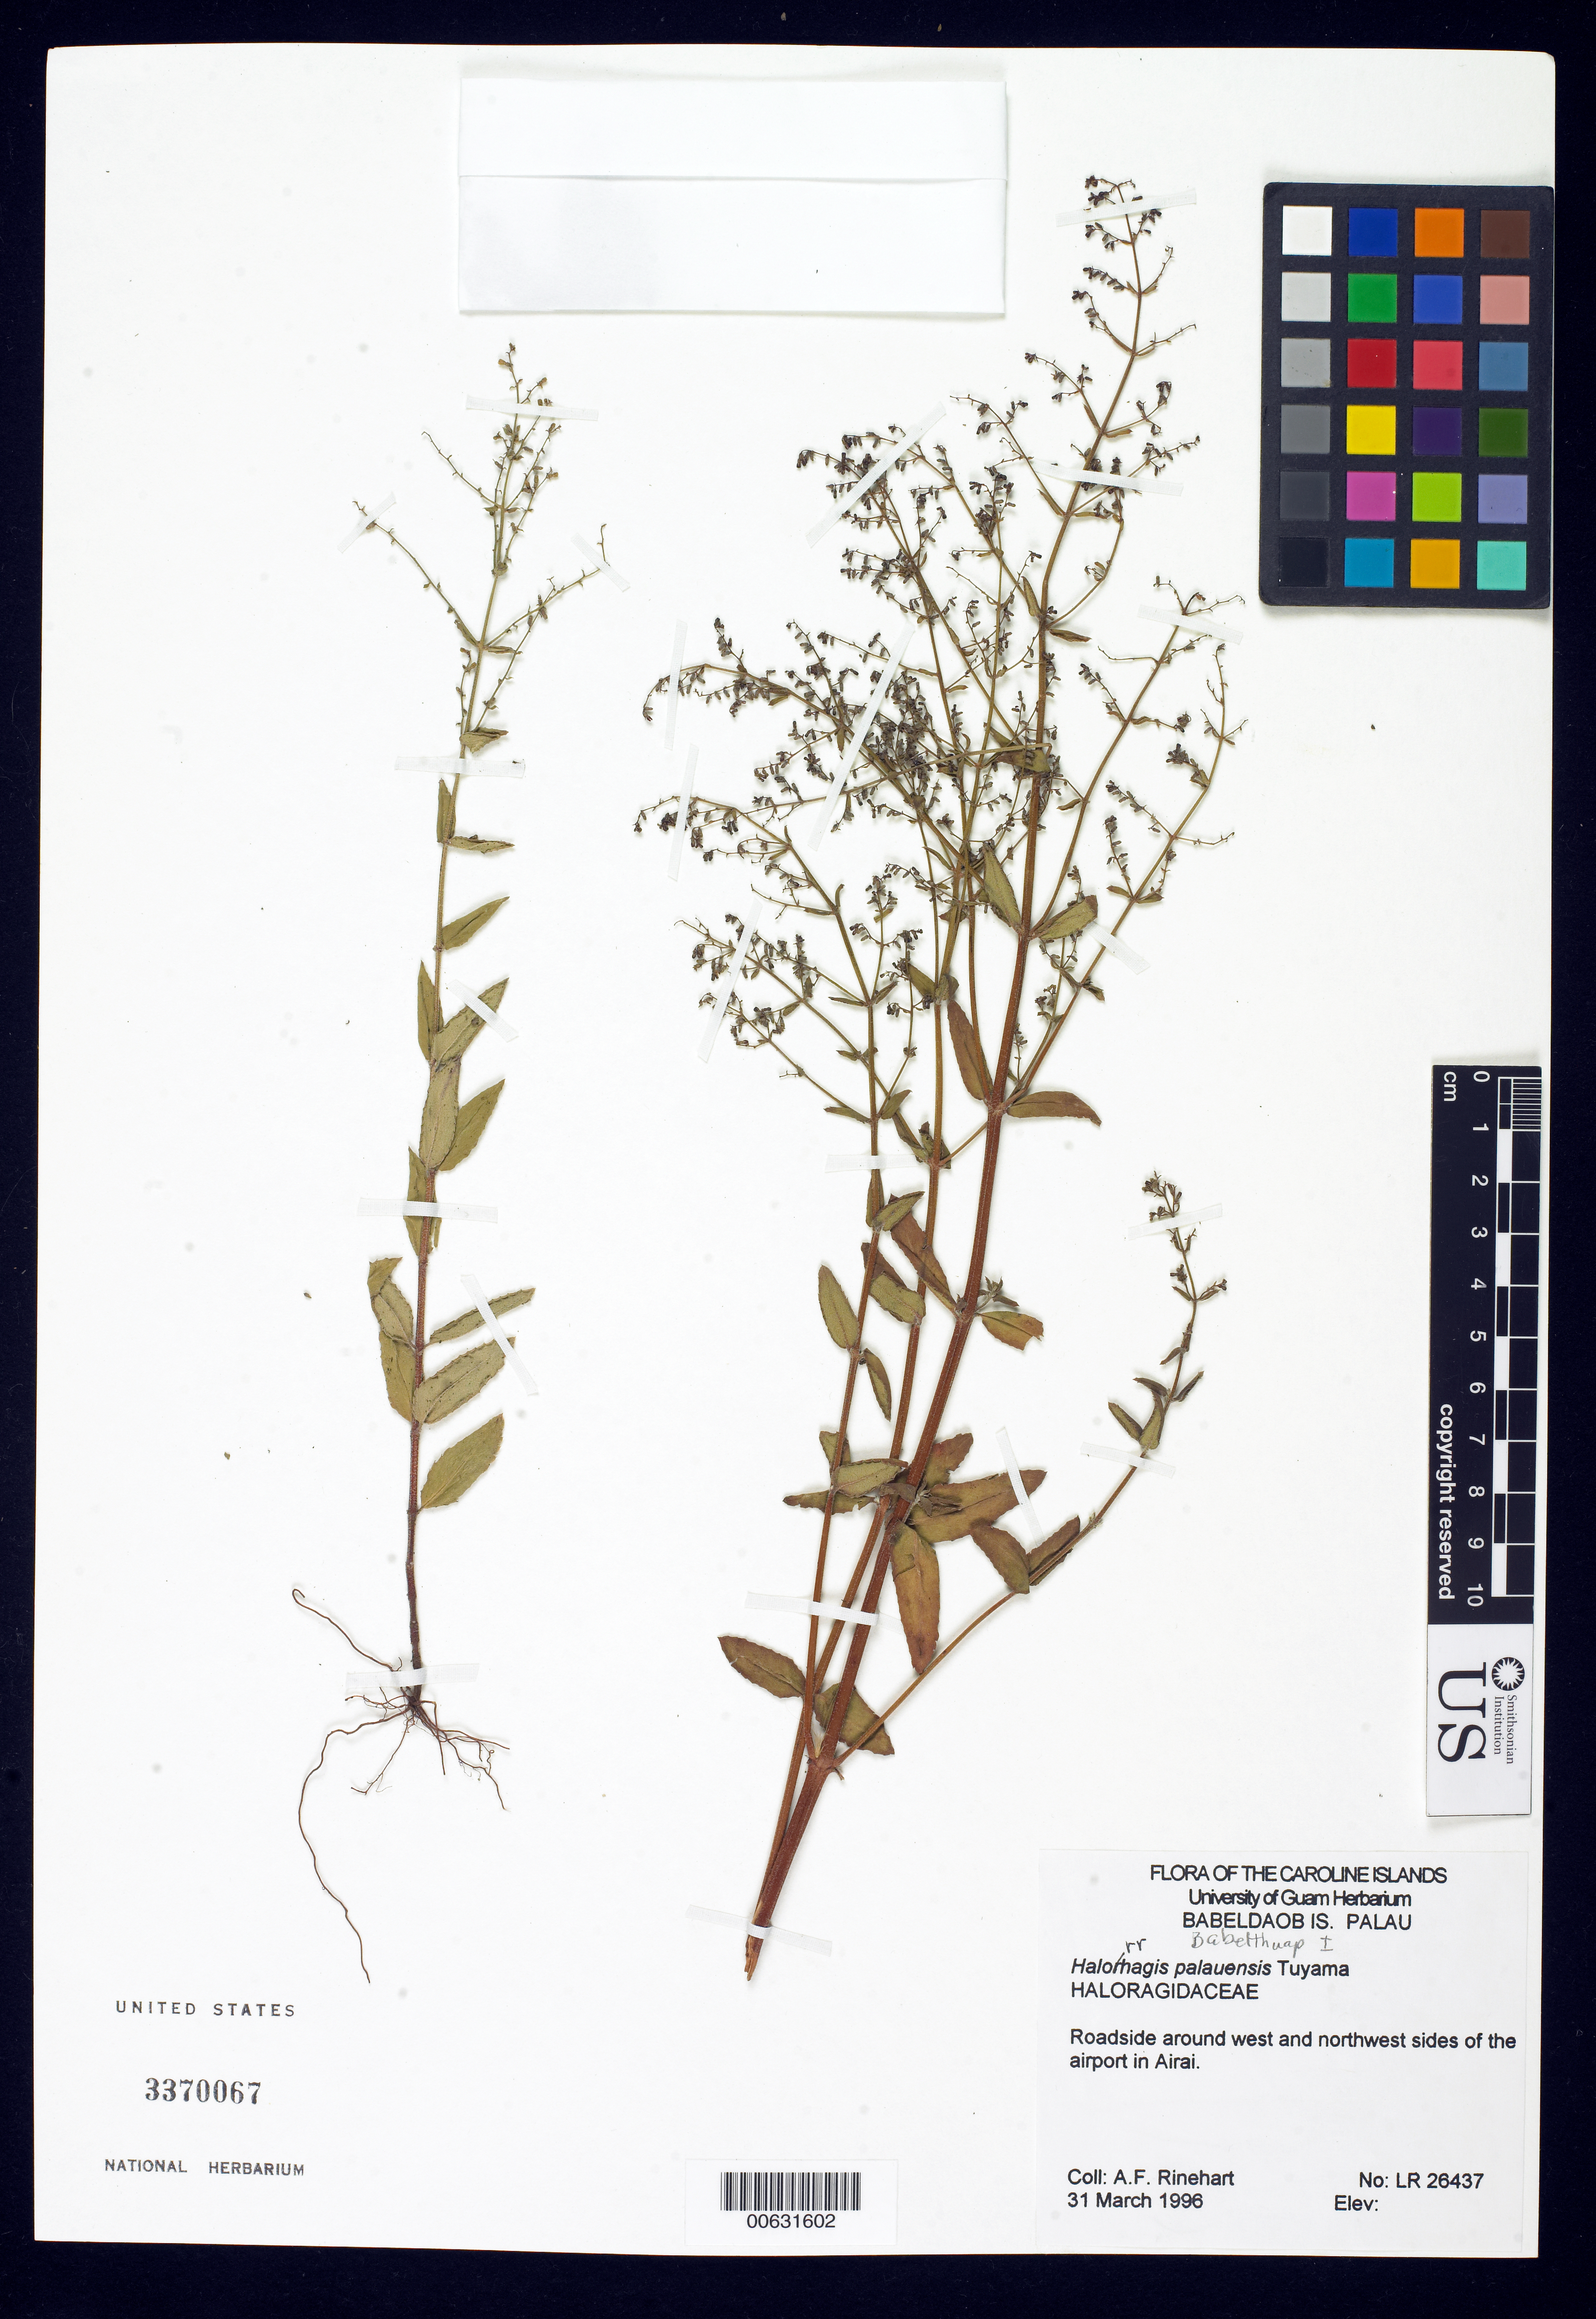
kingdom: Plantae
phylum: Tracheophyta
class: Magnoliopsida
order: Saxifragales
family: Haloragaceae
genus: Haloragis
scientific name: Haloragis palauensis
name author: Tuyama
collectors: A. Rinehart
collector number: LR 26437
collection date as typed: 31 Mar 1996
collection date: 1996-03-31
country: Palau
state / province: Airai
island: Babeldaob [Babelthuap]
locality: Nw of airport in airai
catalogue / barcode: US 3370067